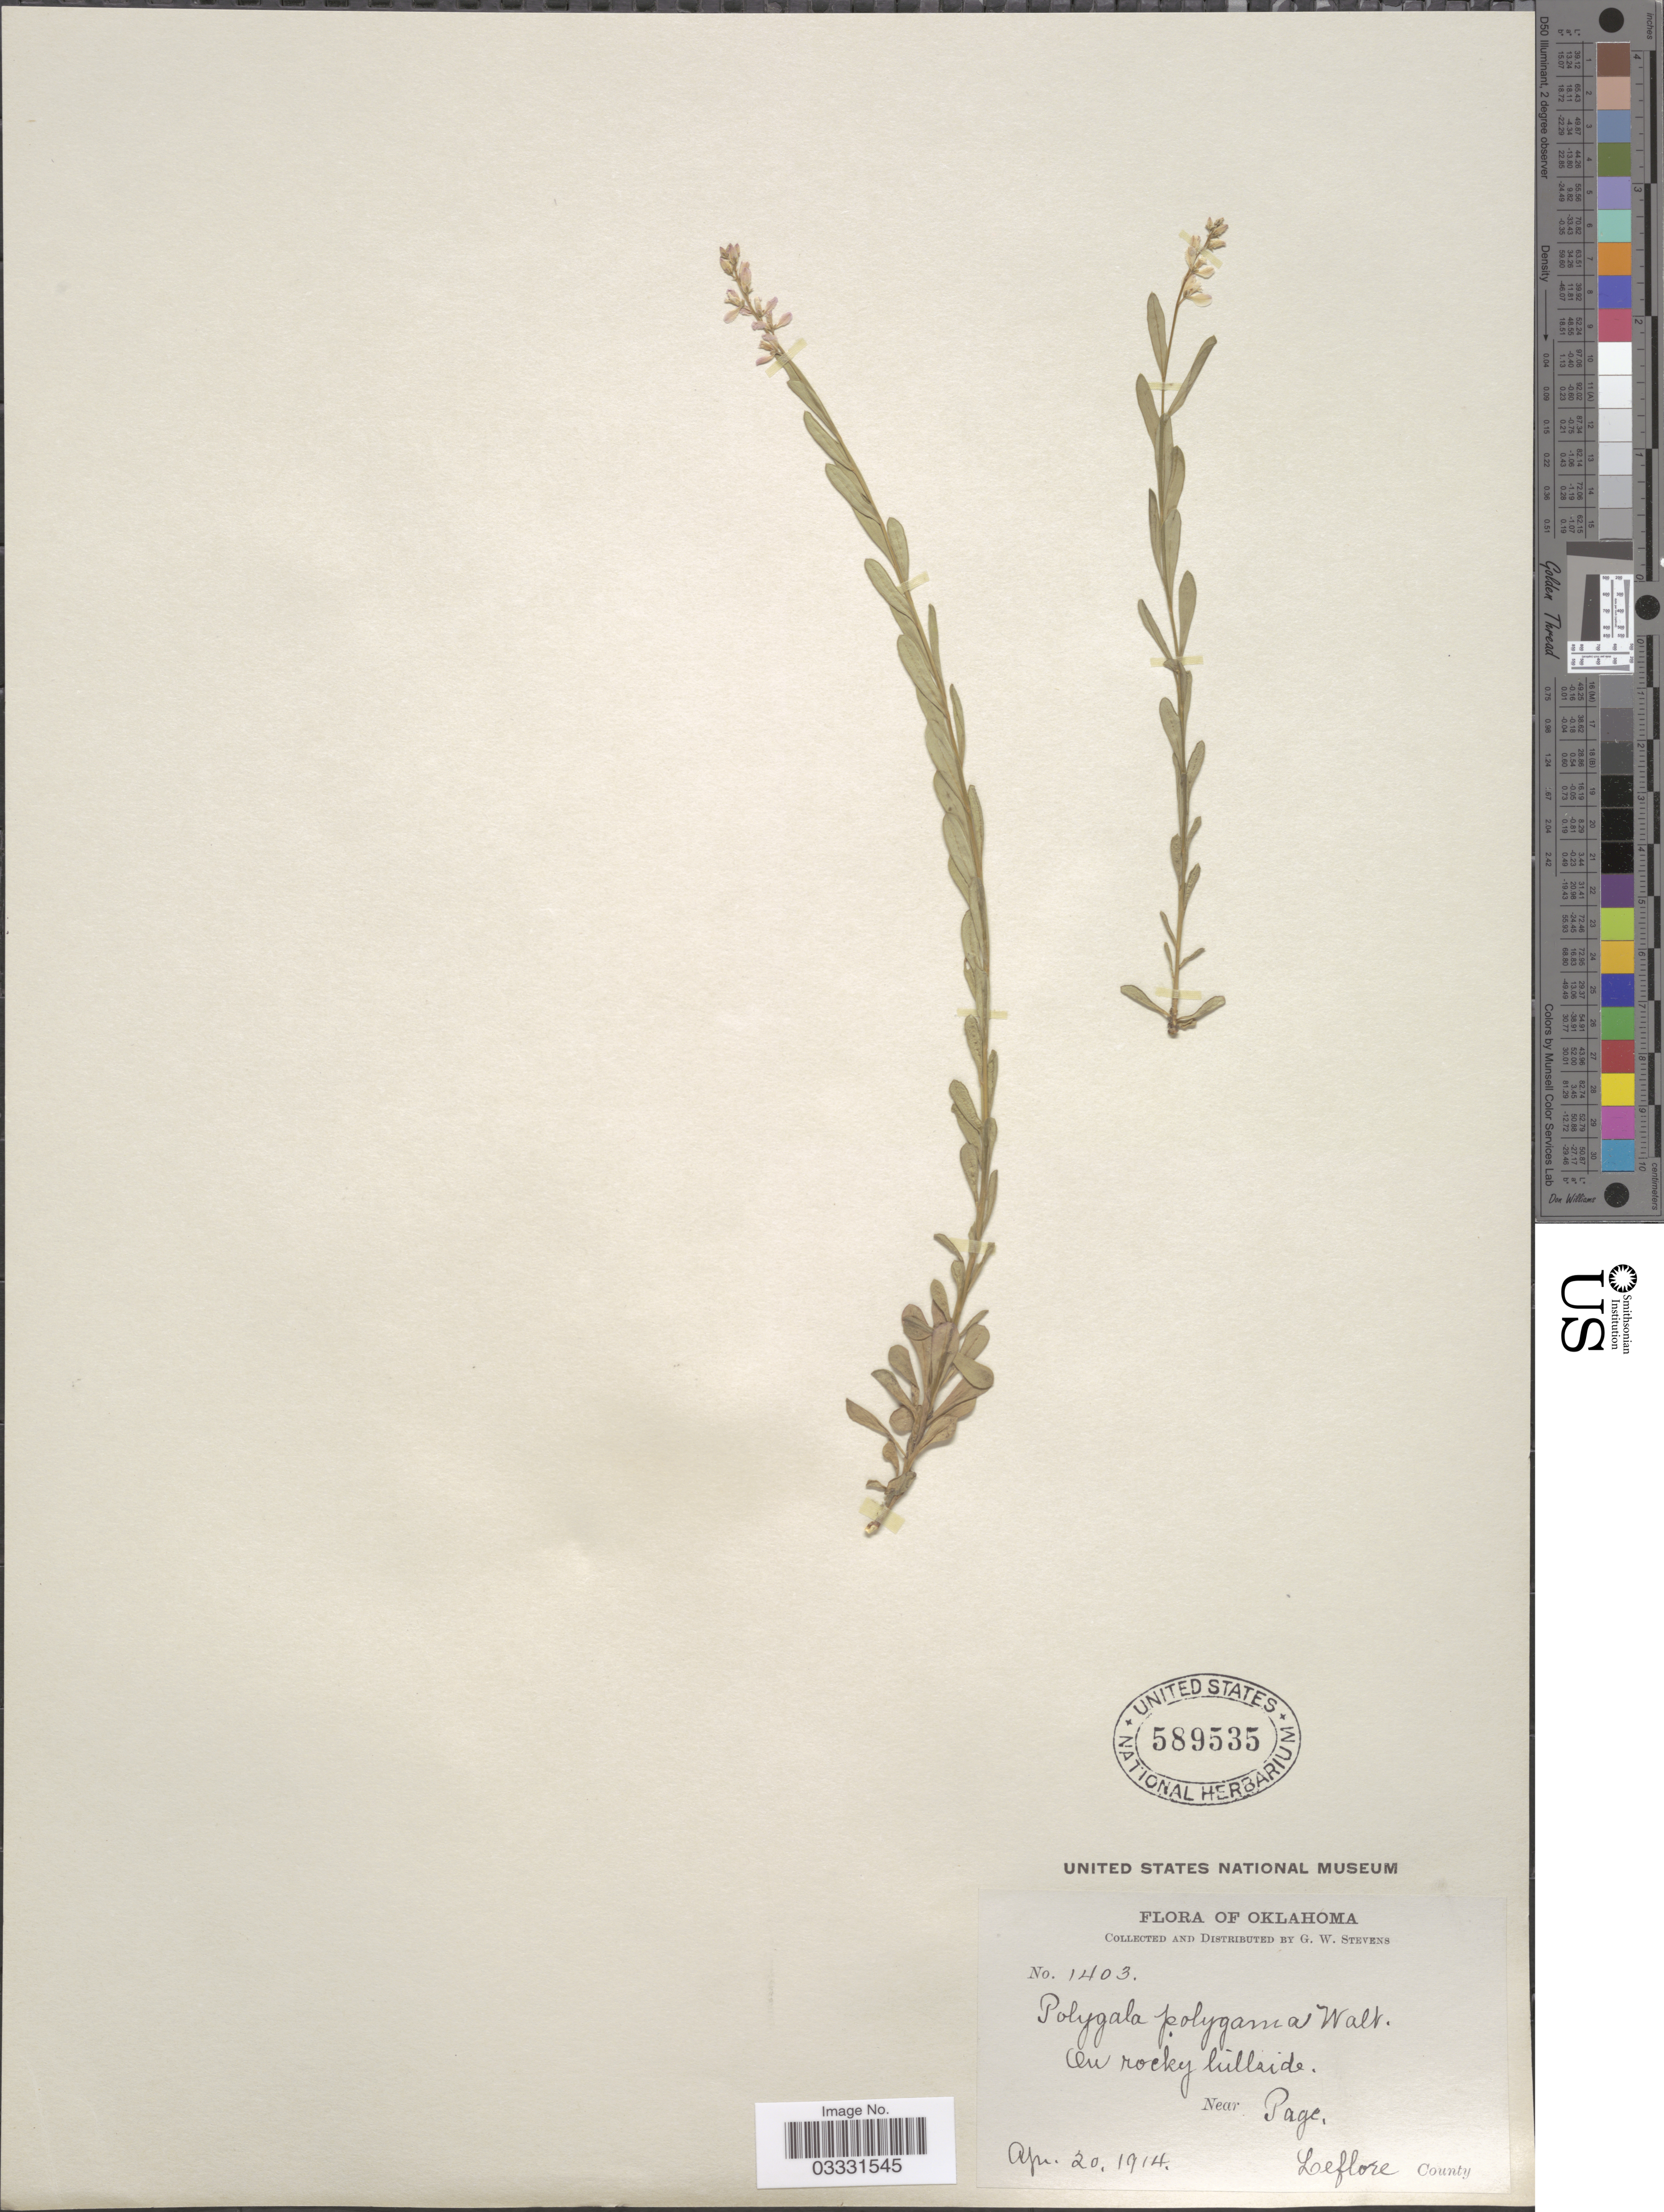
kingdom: Plantae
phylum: Tracheophyta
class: Magnoliopsida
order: Fabales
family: Polygalaceae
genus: Polygala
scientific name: Polygala polygama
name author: Walter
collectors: G. W. Stevens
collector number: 1403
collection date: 1914-04-20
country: United States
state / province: Oklahoma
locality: Near Page, Leflore County.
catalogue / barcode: US 589535